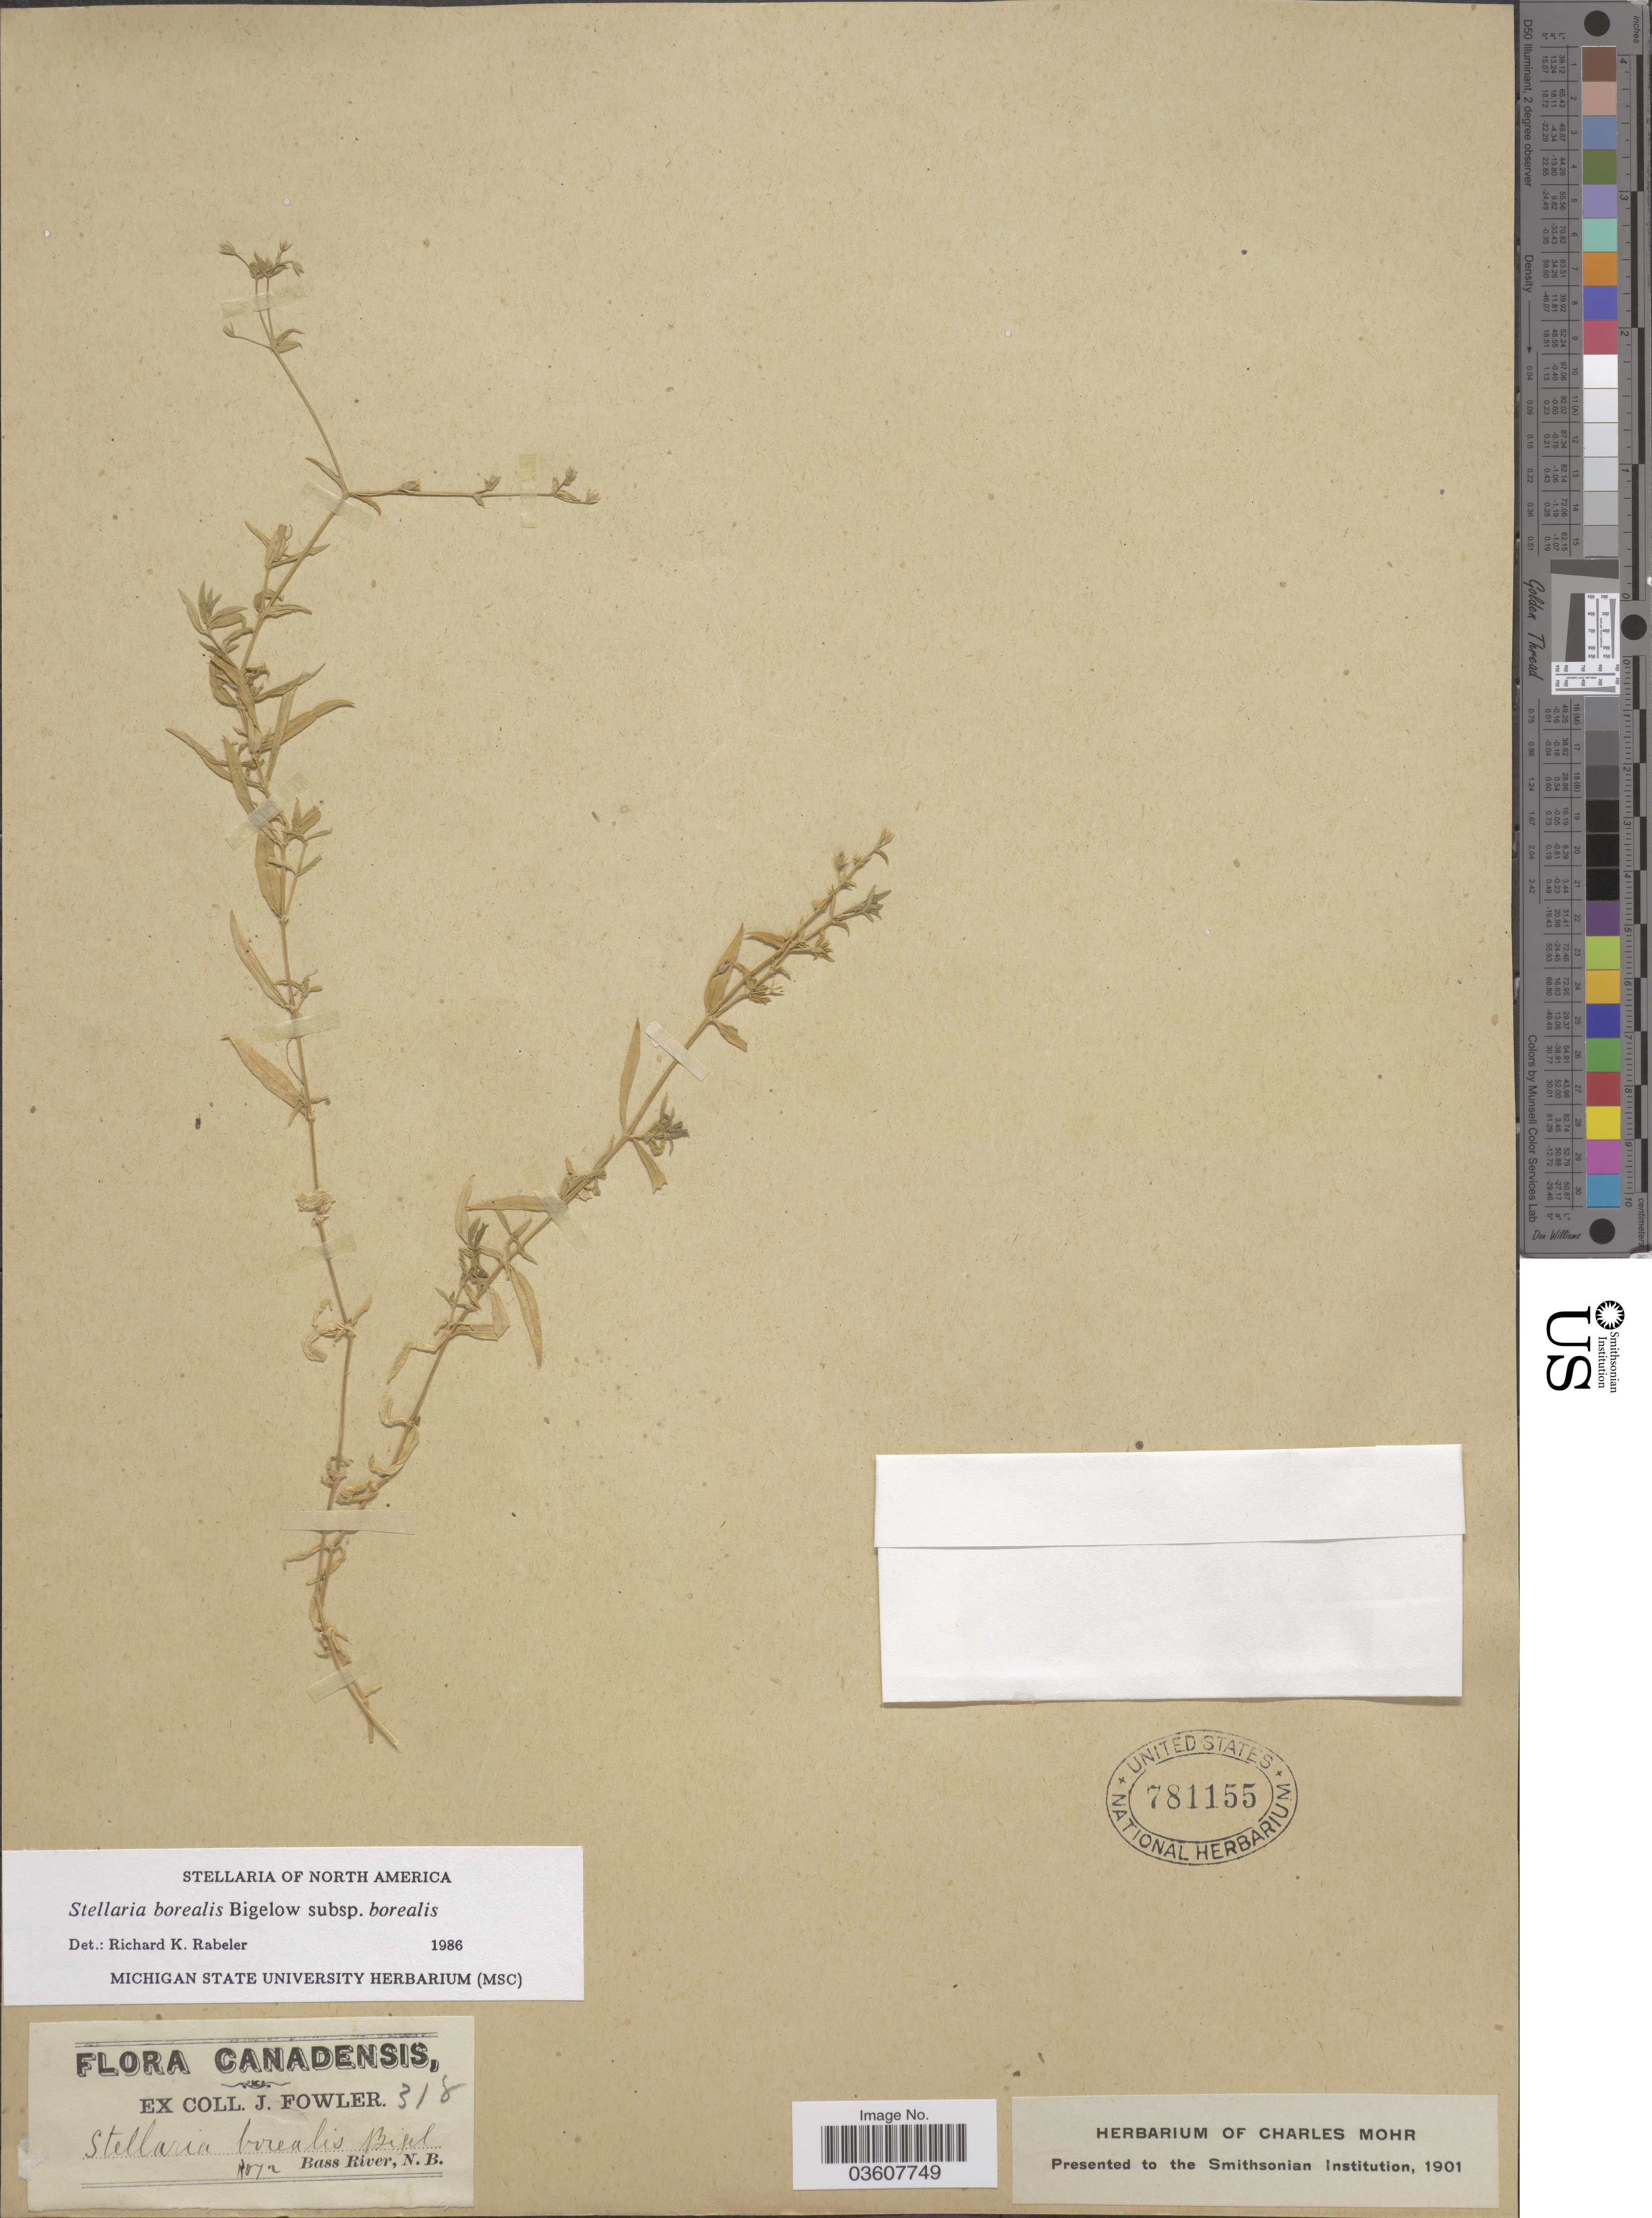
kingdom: Plantae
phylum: Tracheophyta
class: Magnoliopsida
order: Caryophyllales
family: Caryophyllaceae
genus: Stellaria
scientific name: Stellaria borealis subsp. borealis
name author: Bigelow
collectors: J. Fowler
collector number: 318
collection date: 1872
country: Canada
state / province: New Brunswick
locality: Bass River.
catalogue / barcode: US 781155